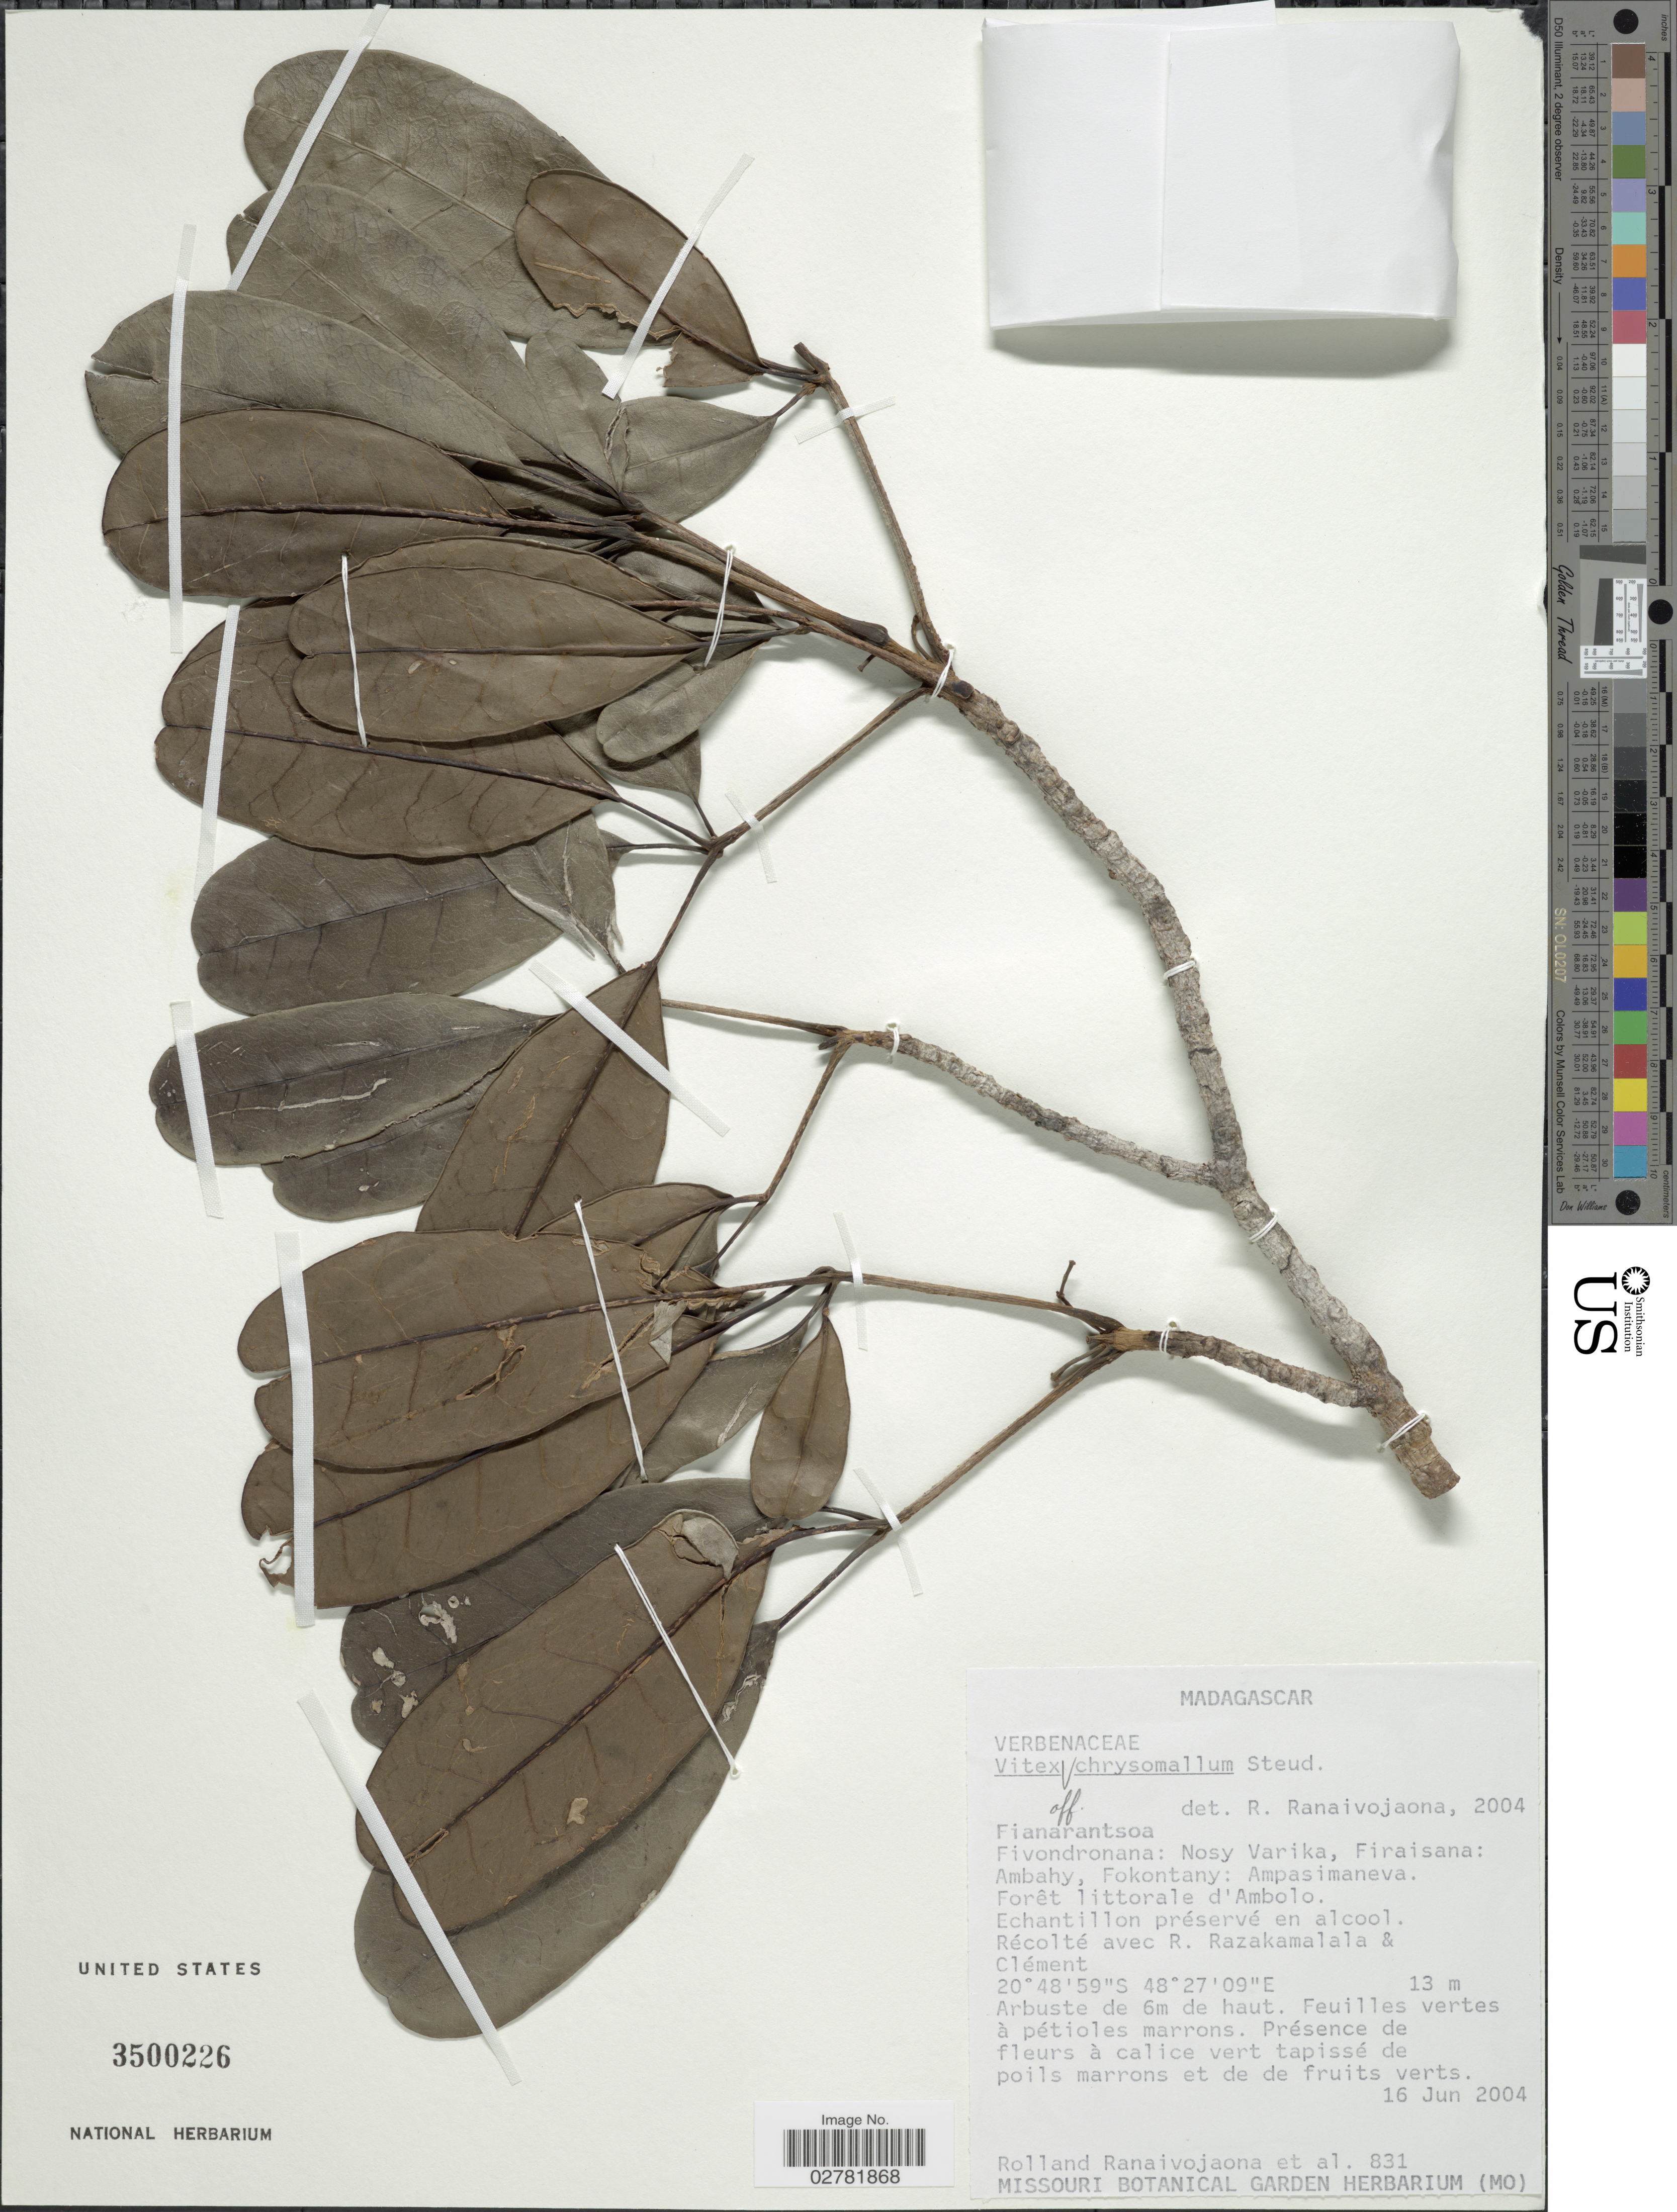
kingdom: Plantae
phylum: Tracheophyta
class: Magnoliopsida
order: Lamiales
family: Lamiaceae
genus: Vitex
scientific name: Vitex chrysomallum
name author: Steud.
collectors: R. Ranaivojaona, R. Razakamalala & Clément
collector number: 831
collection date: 2004-06-16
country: Madagascar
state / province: Vatovavy Fitovinany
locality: Fivondronana: Nosy Varika, Firaisana: Ambahy, Fokontany: Ampasimaneva. Forêt littorale d'Ambolo.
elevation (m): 13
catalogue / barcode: US 3500226